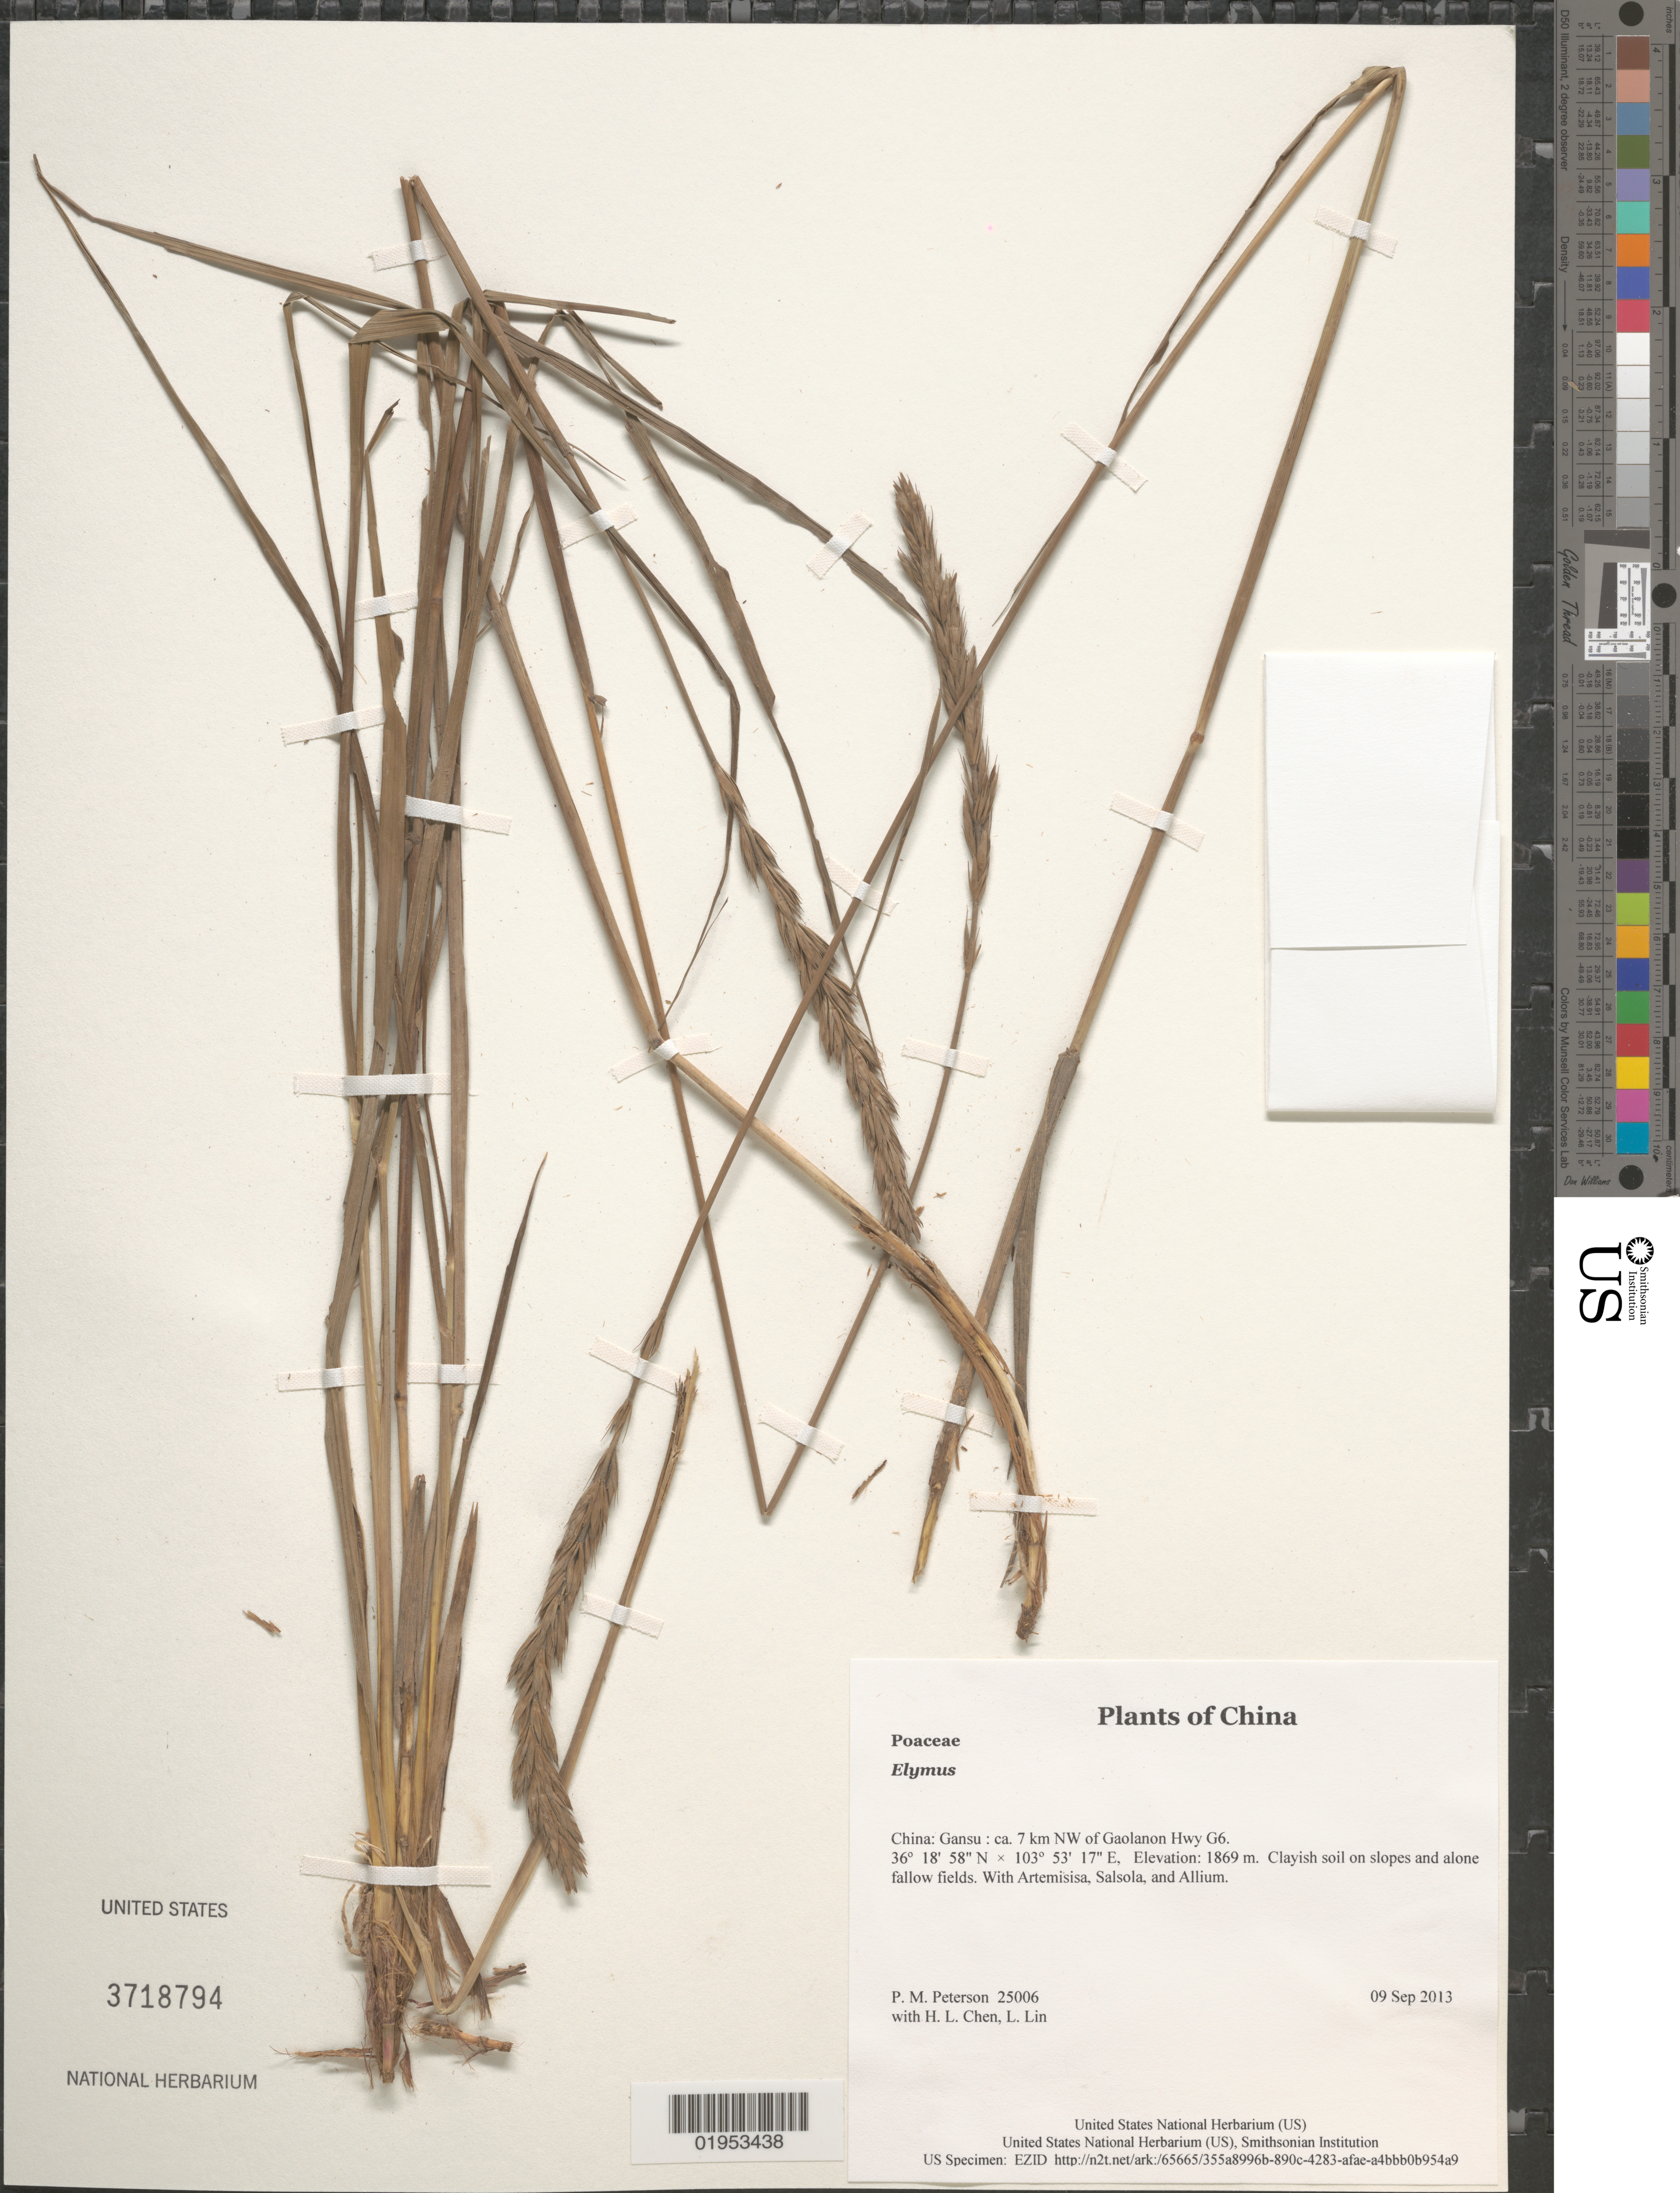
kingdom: Plantae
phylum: Tracheophyta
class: Liliopsida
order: Poales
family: Poaceae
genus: Elymus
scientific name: Elymus sp.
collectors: P. M. Peterson, H. L. Chen & L. Lin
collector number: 25006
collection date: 2013-09-09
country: China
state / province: Gansu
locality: ca. 7 km NW of Gaolanon Hwy G6.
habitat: Clayish soil on slopes and alone fallow fields.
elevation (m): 1869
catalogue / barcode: US 3718794